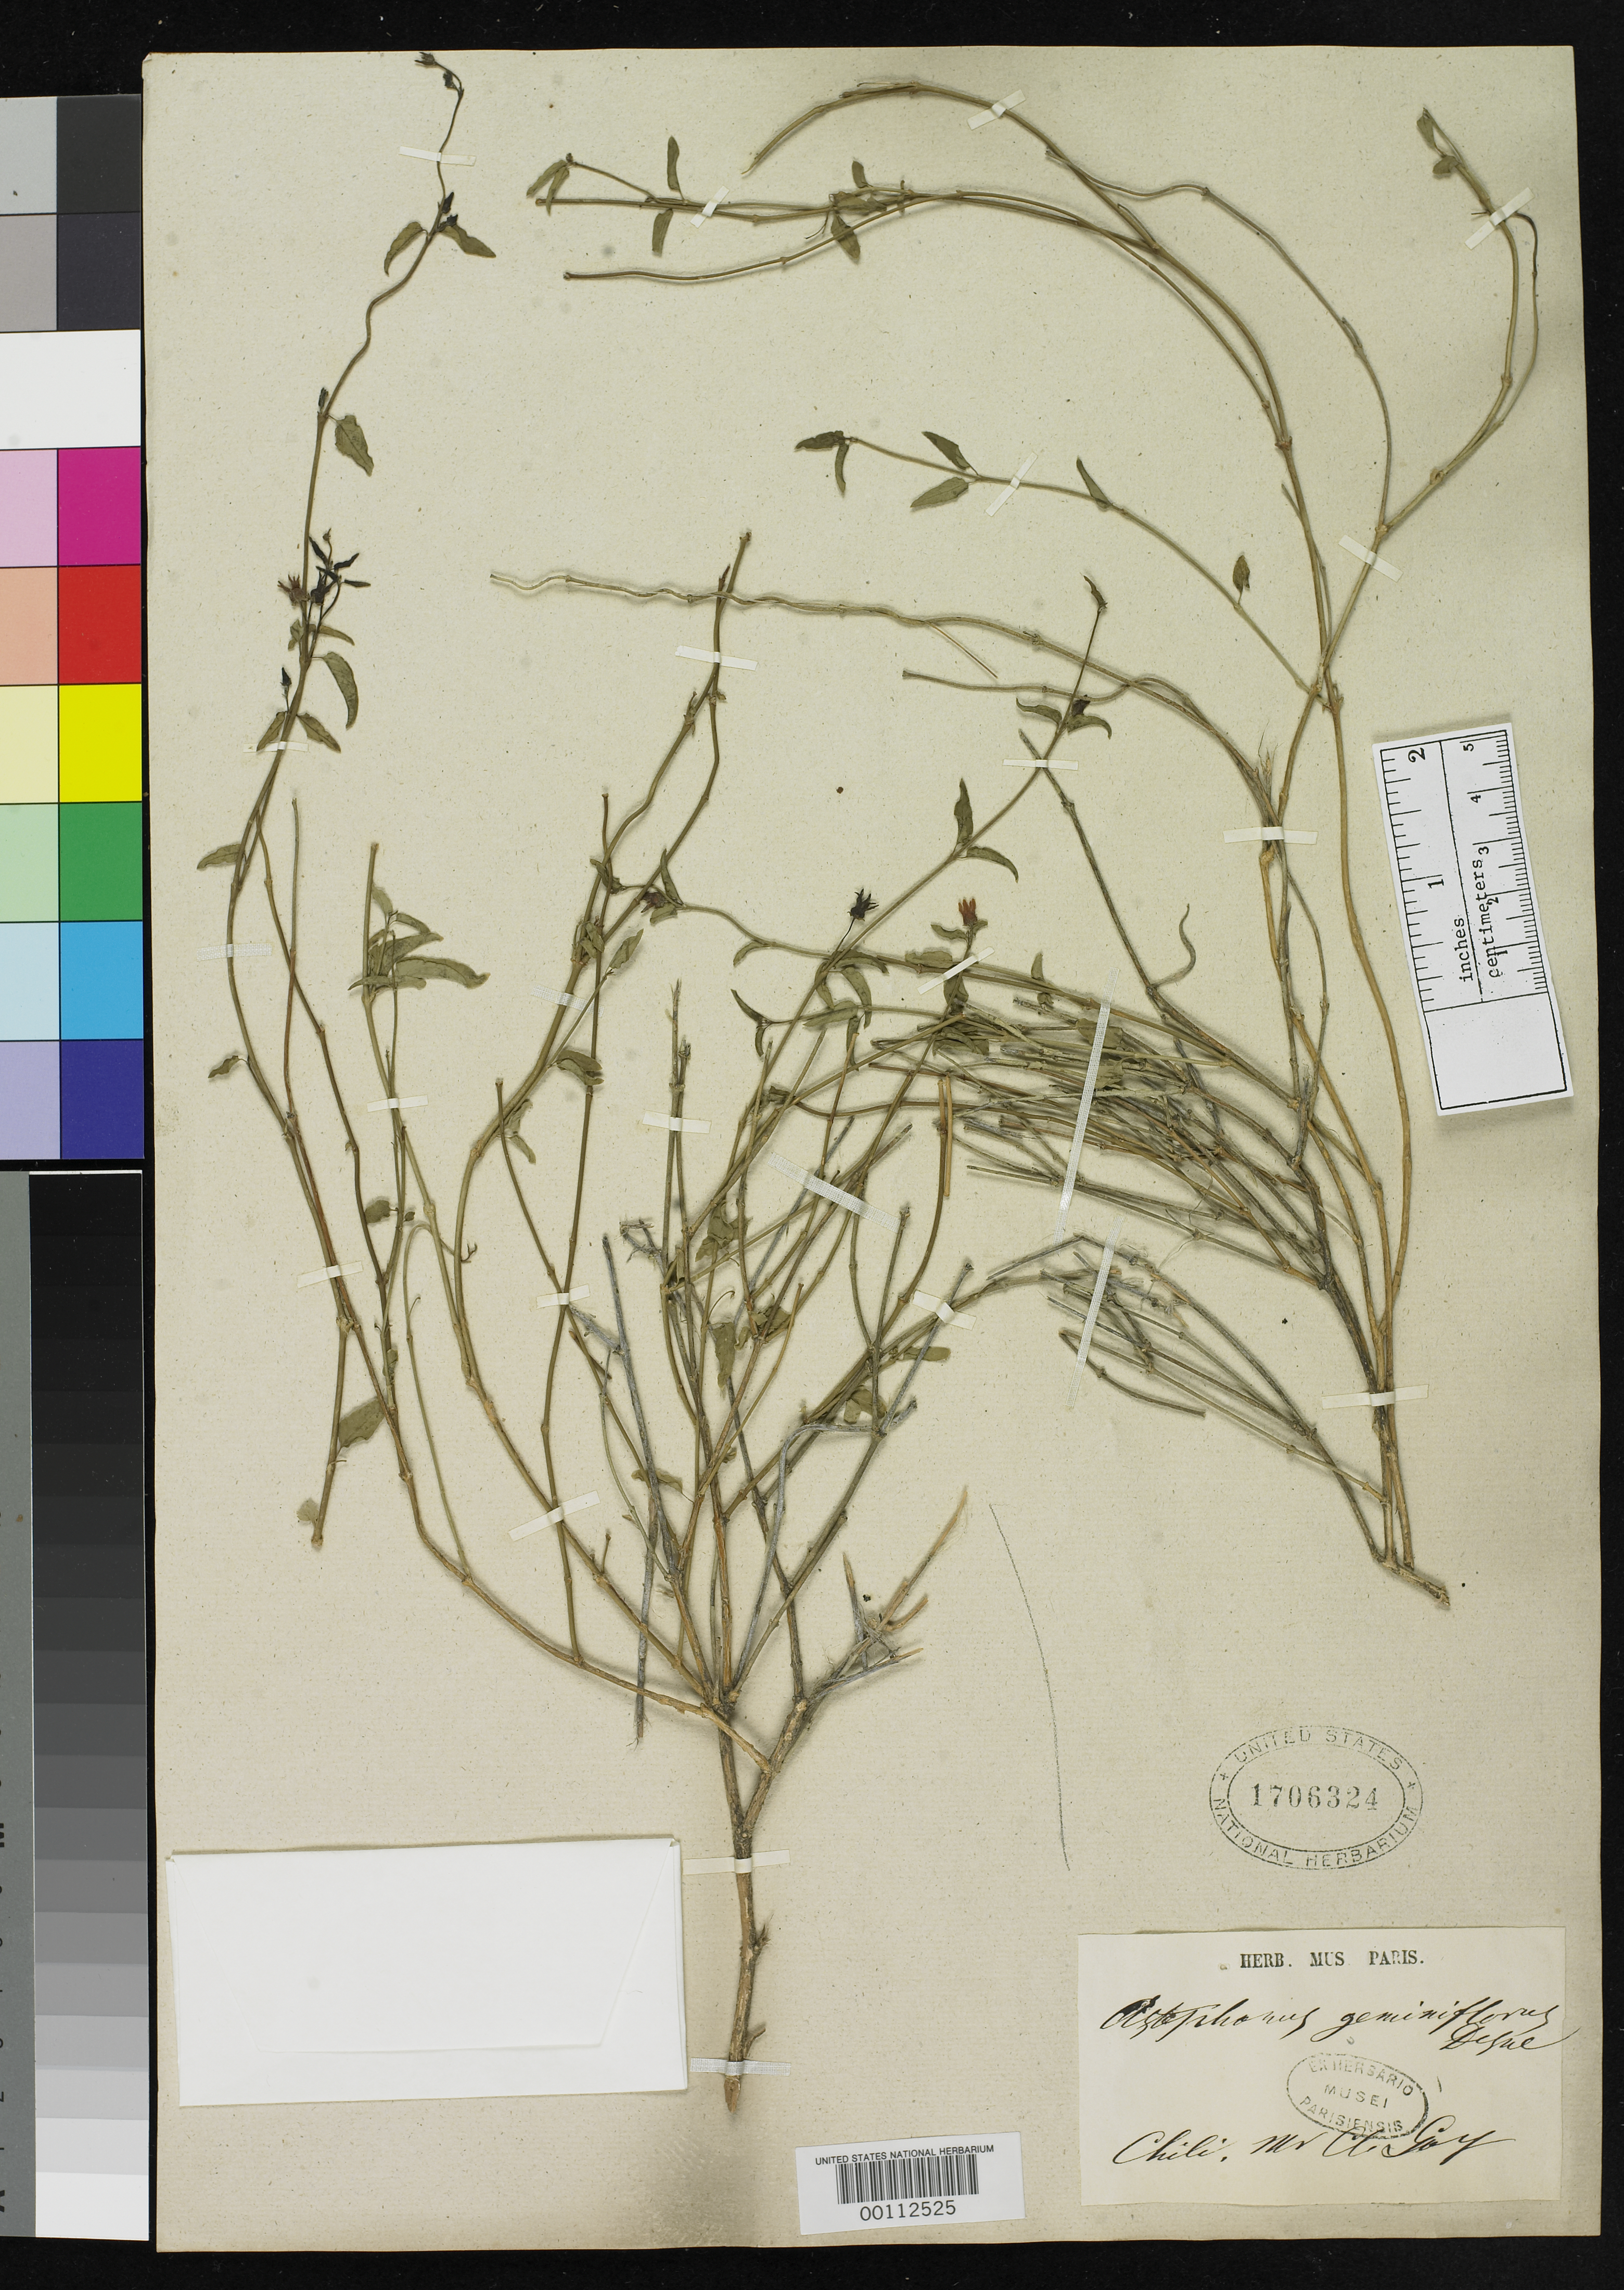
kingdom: Plantae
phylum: Tracheophyta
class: Magnoliopsida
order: Gentianales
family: Apocynaceae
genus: Astephanus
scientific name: Astephanus geminiflorus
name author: Decne.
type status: Type Collection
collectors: C. Gay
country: Chile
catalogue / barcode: US 1706324